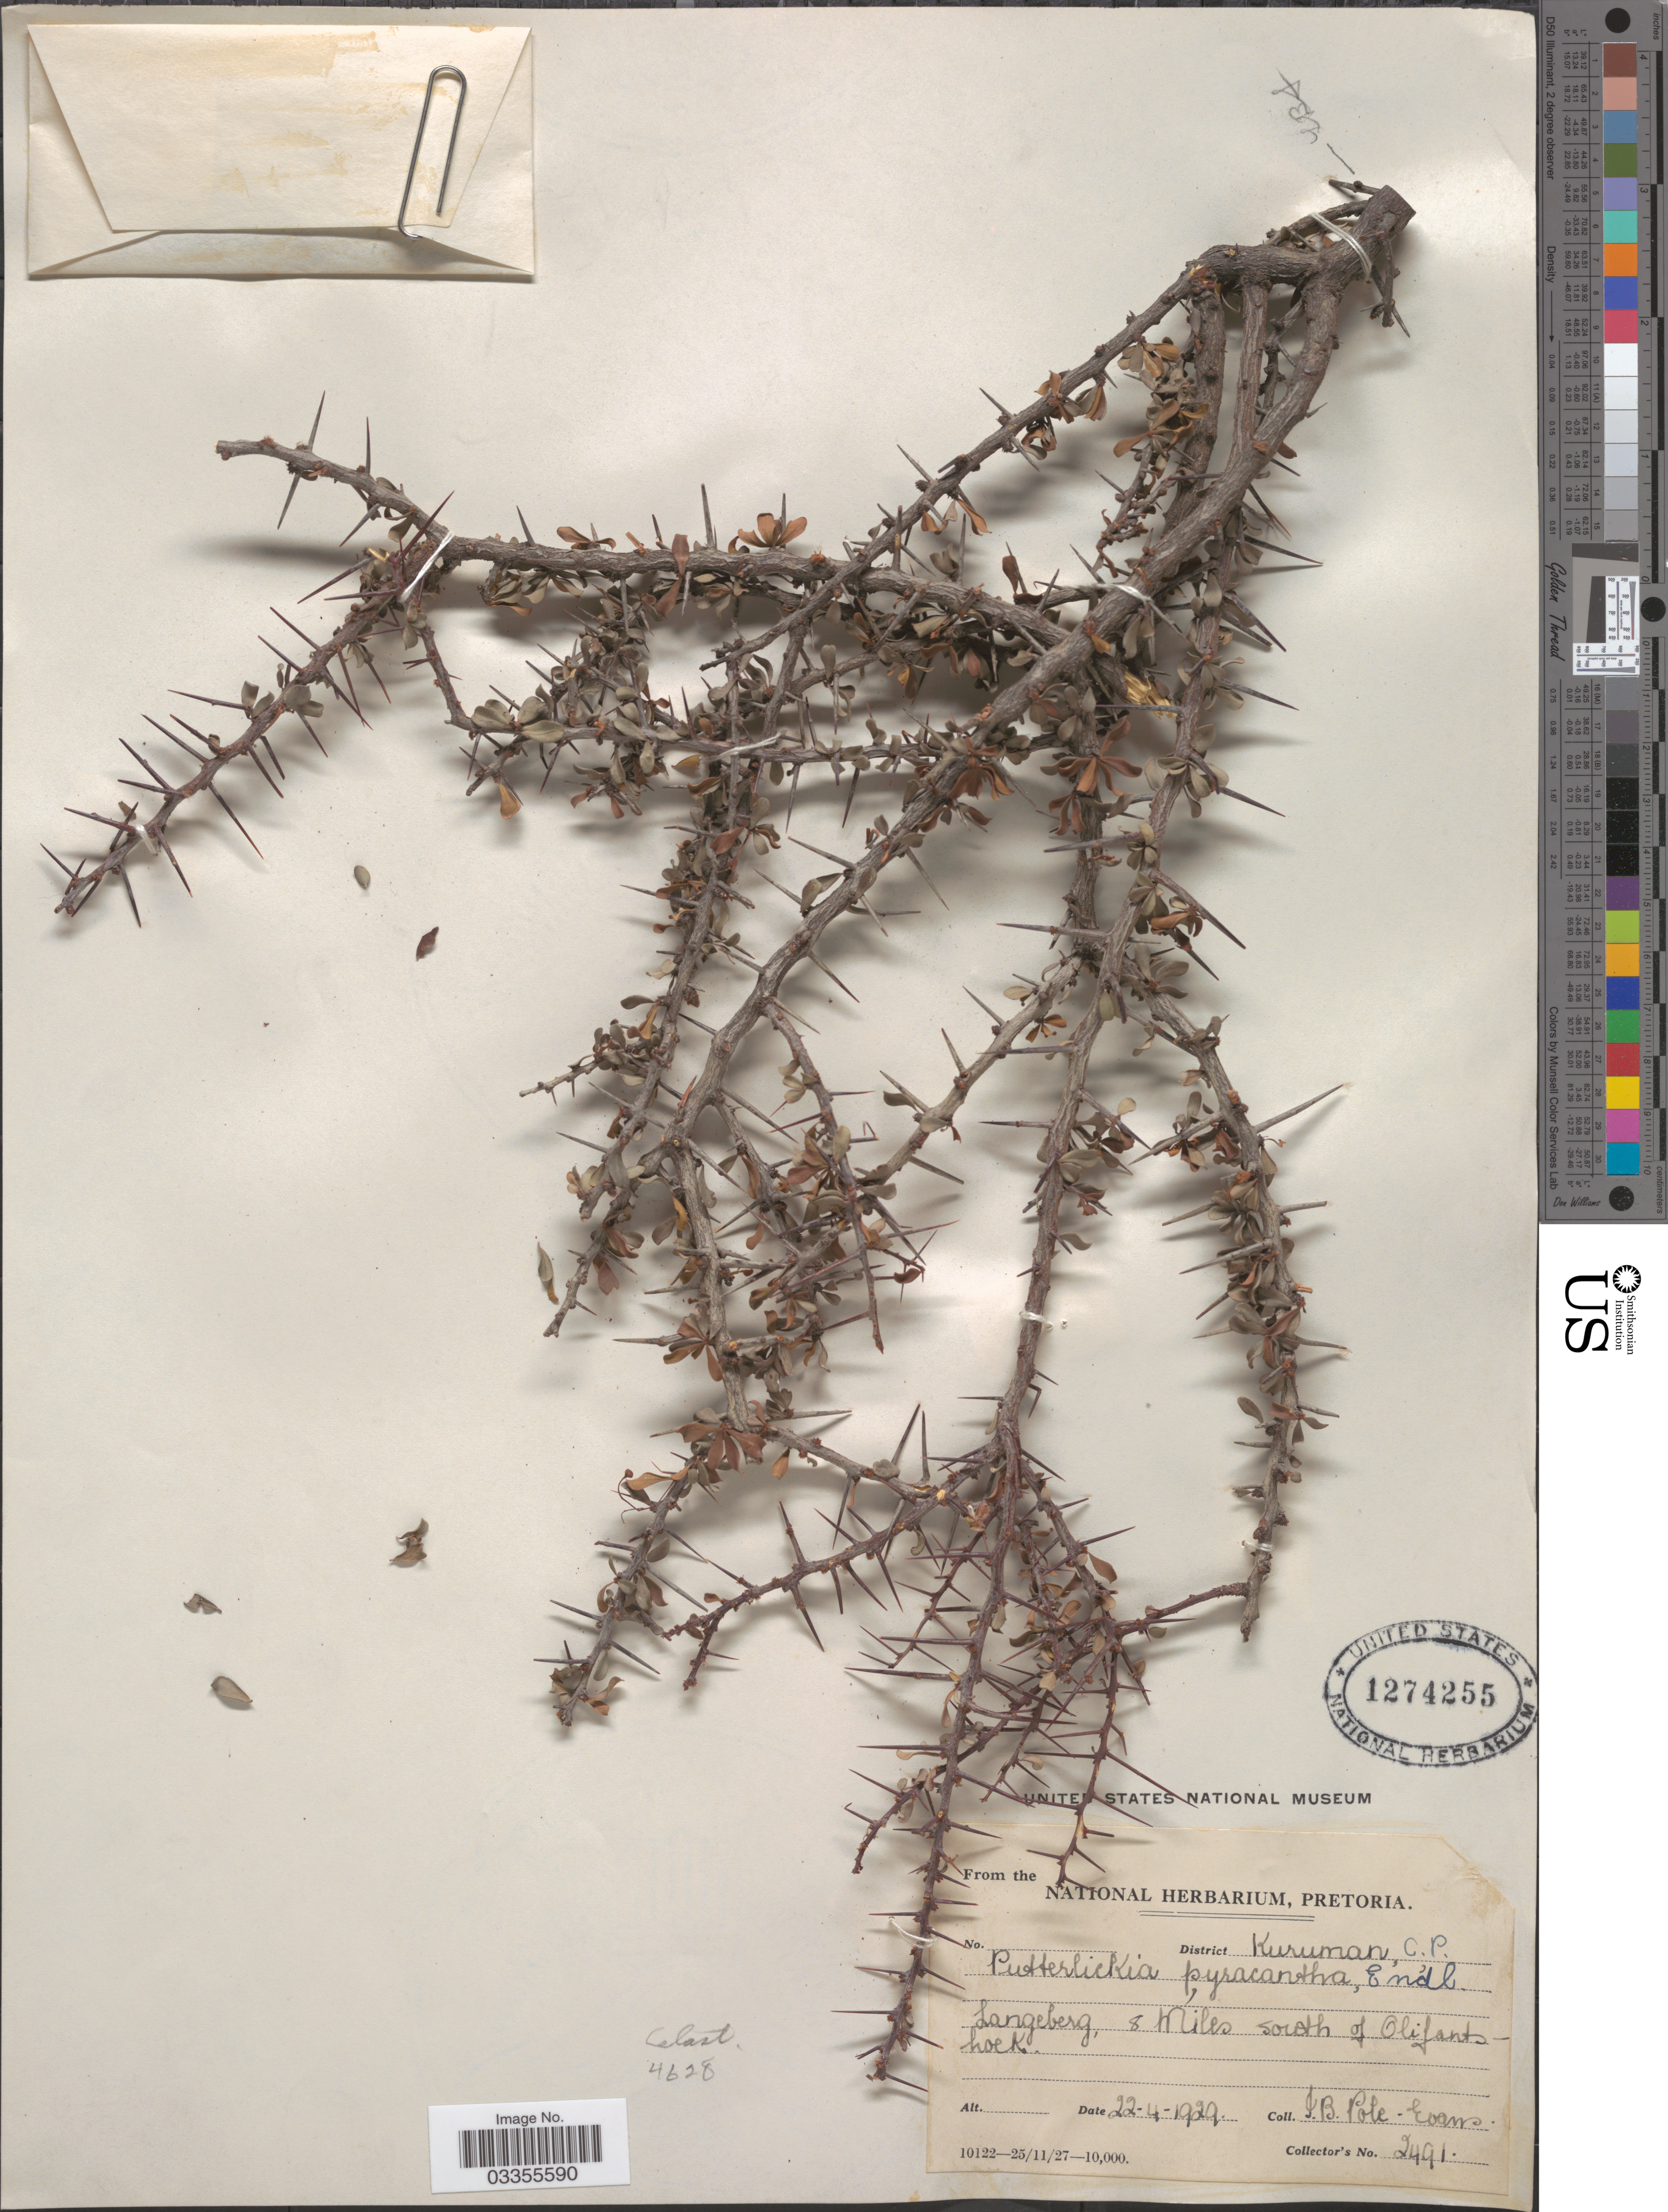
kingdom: Plantae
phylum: Tracheophyta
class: Magnoliopsida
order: Celastrales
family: Celastraceae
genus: Putterlickia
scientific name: Putterlickia pyracantha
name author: (L.) Szyszyl.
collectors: I. B. Pole-Evans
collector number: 2491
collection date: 1929-04-22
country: South Africa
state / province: Northern Cape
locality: District Kuruman, C.P. Langeberg, 8 Miles south of Olifantshoek.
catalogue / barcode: US 1274255